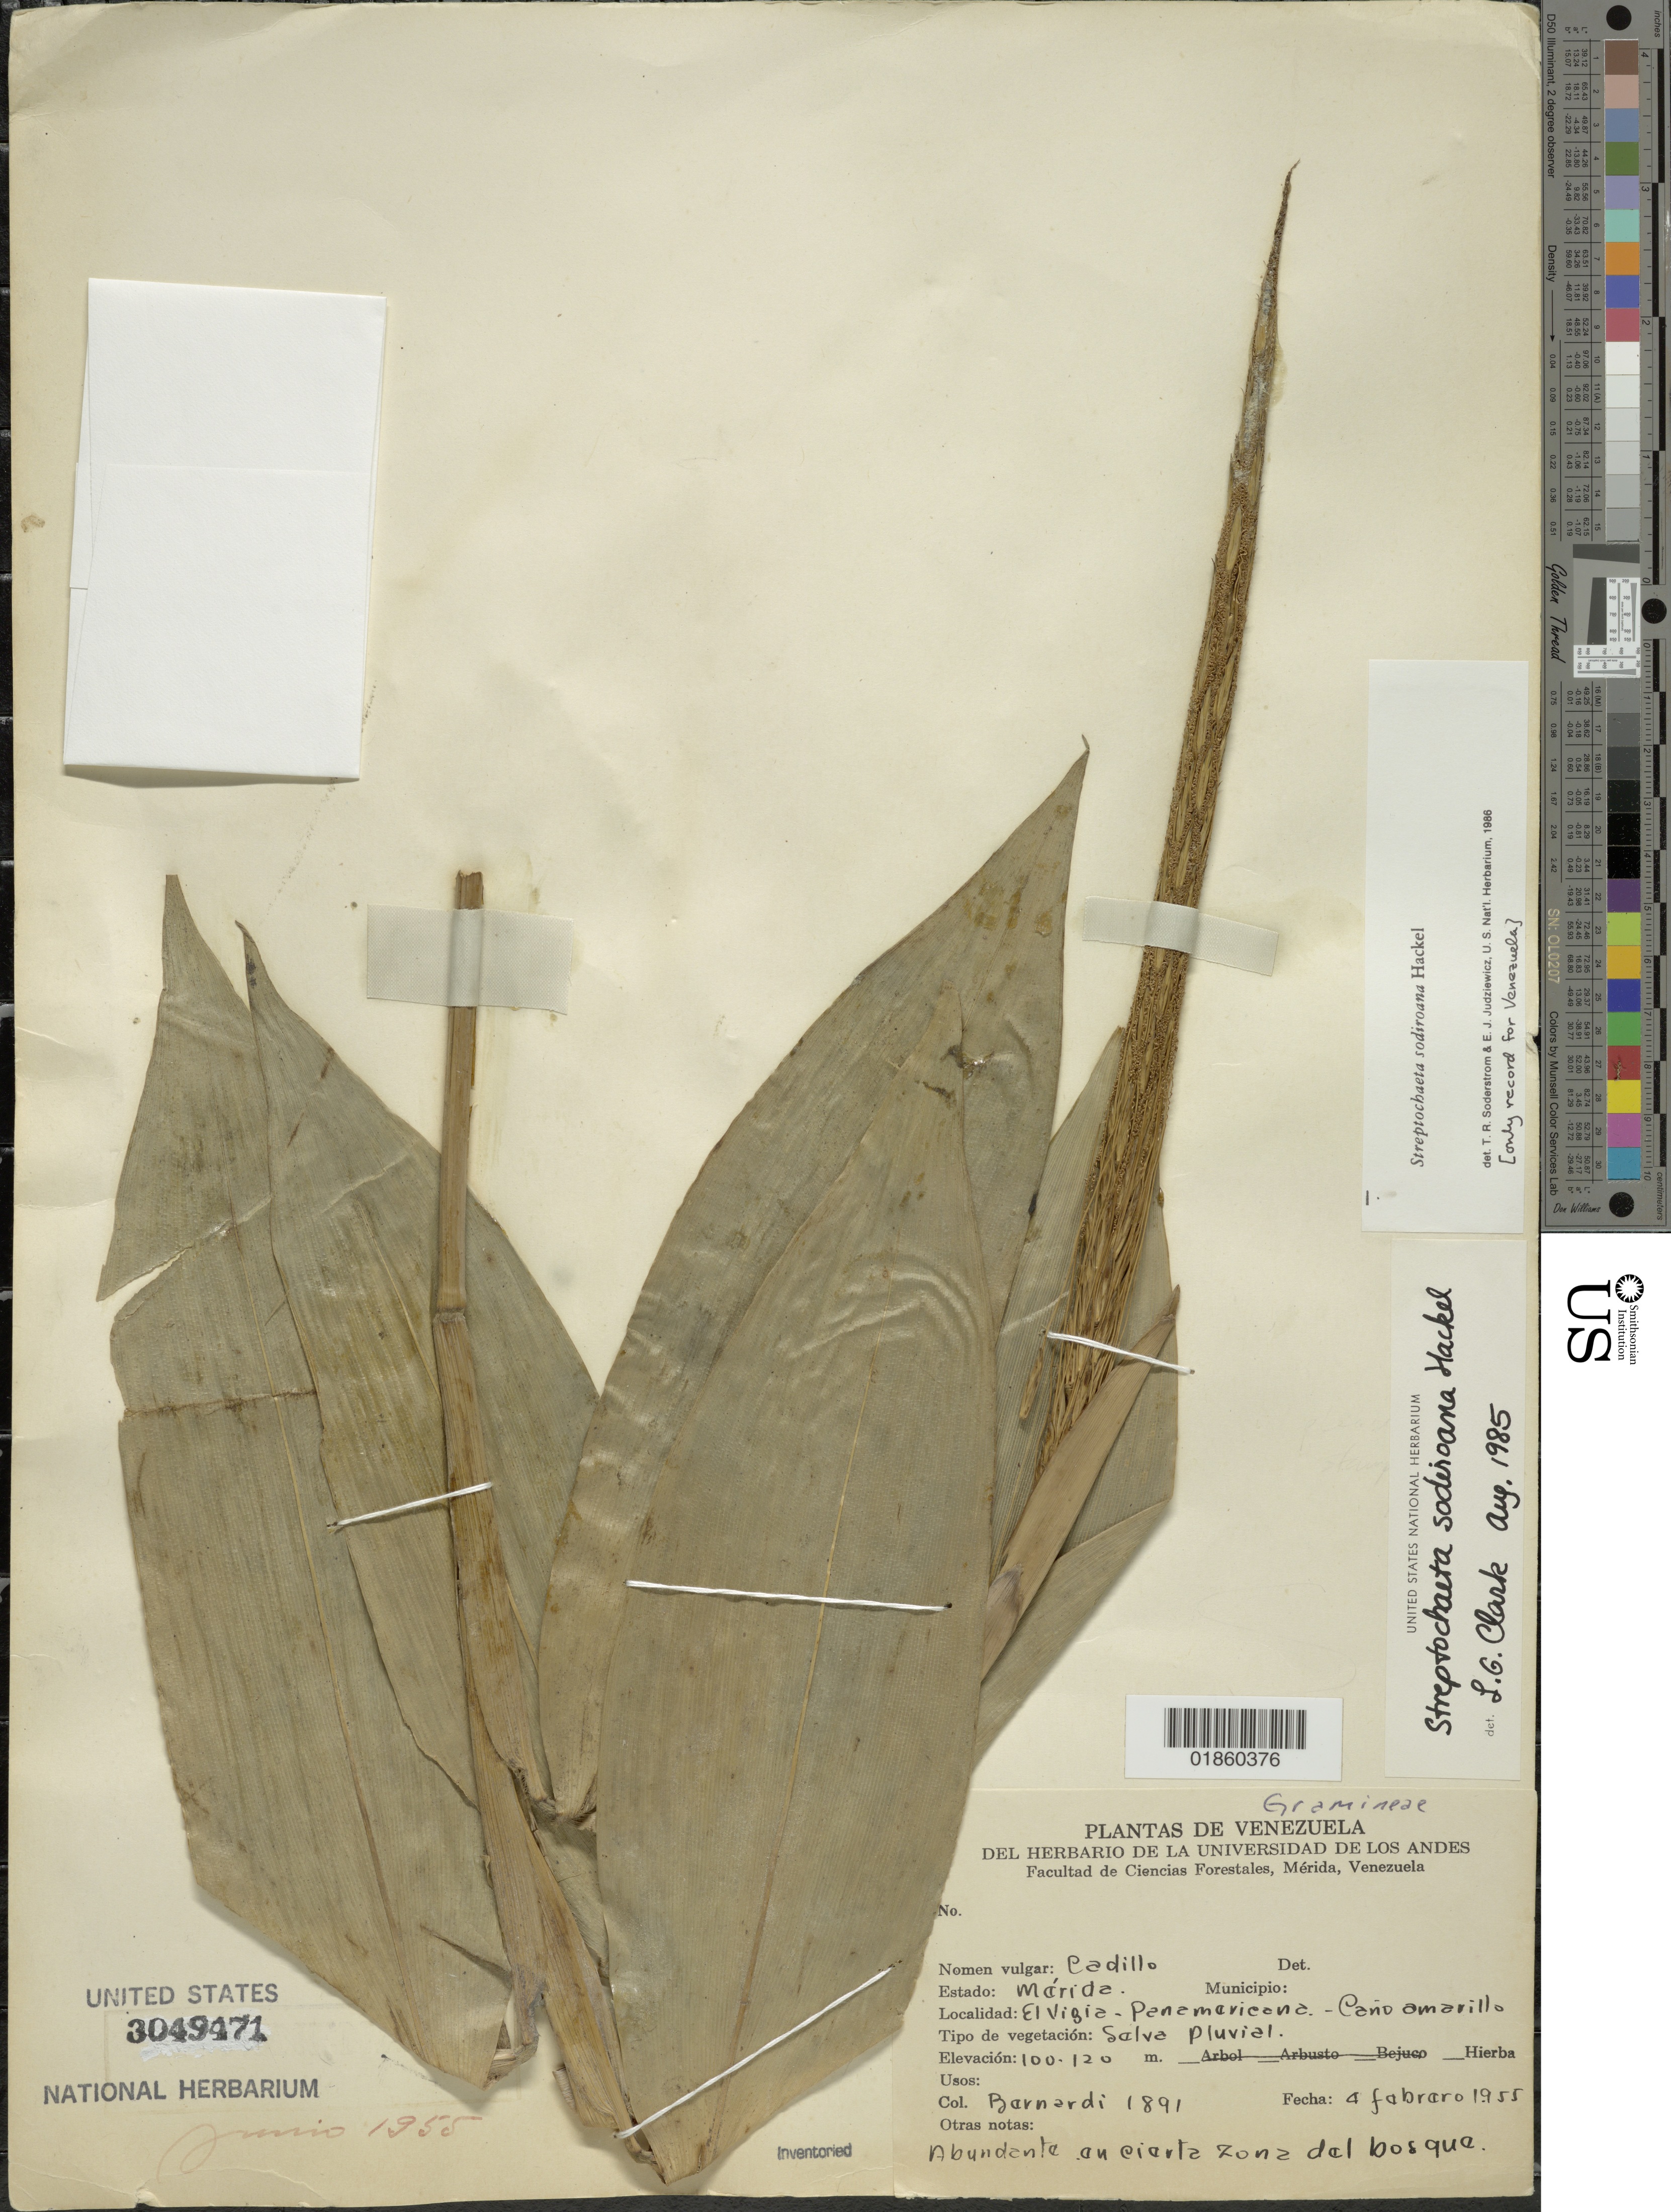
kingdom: Plantae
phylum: Tracheophyta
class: Liliopsida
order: Poales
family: Poaceae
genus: Streptochaeta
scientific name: Streptochaeta sodiroana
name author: Hack.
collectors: L. Bernardi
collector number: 1891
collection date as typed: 04 Feb 1955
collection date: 1955-02-04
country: Venezuela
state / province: Mérida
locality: El vigia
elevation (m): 100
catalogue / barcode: US 3049471